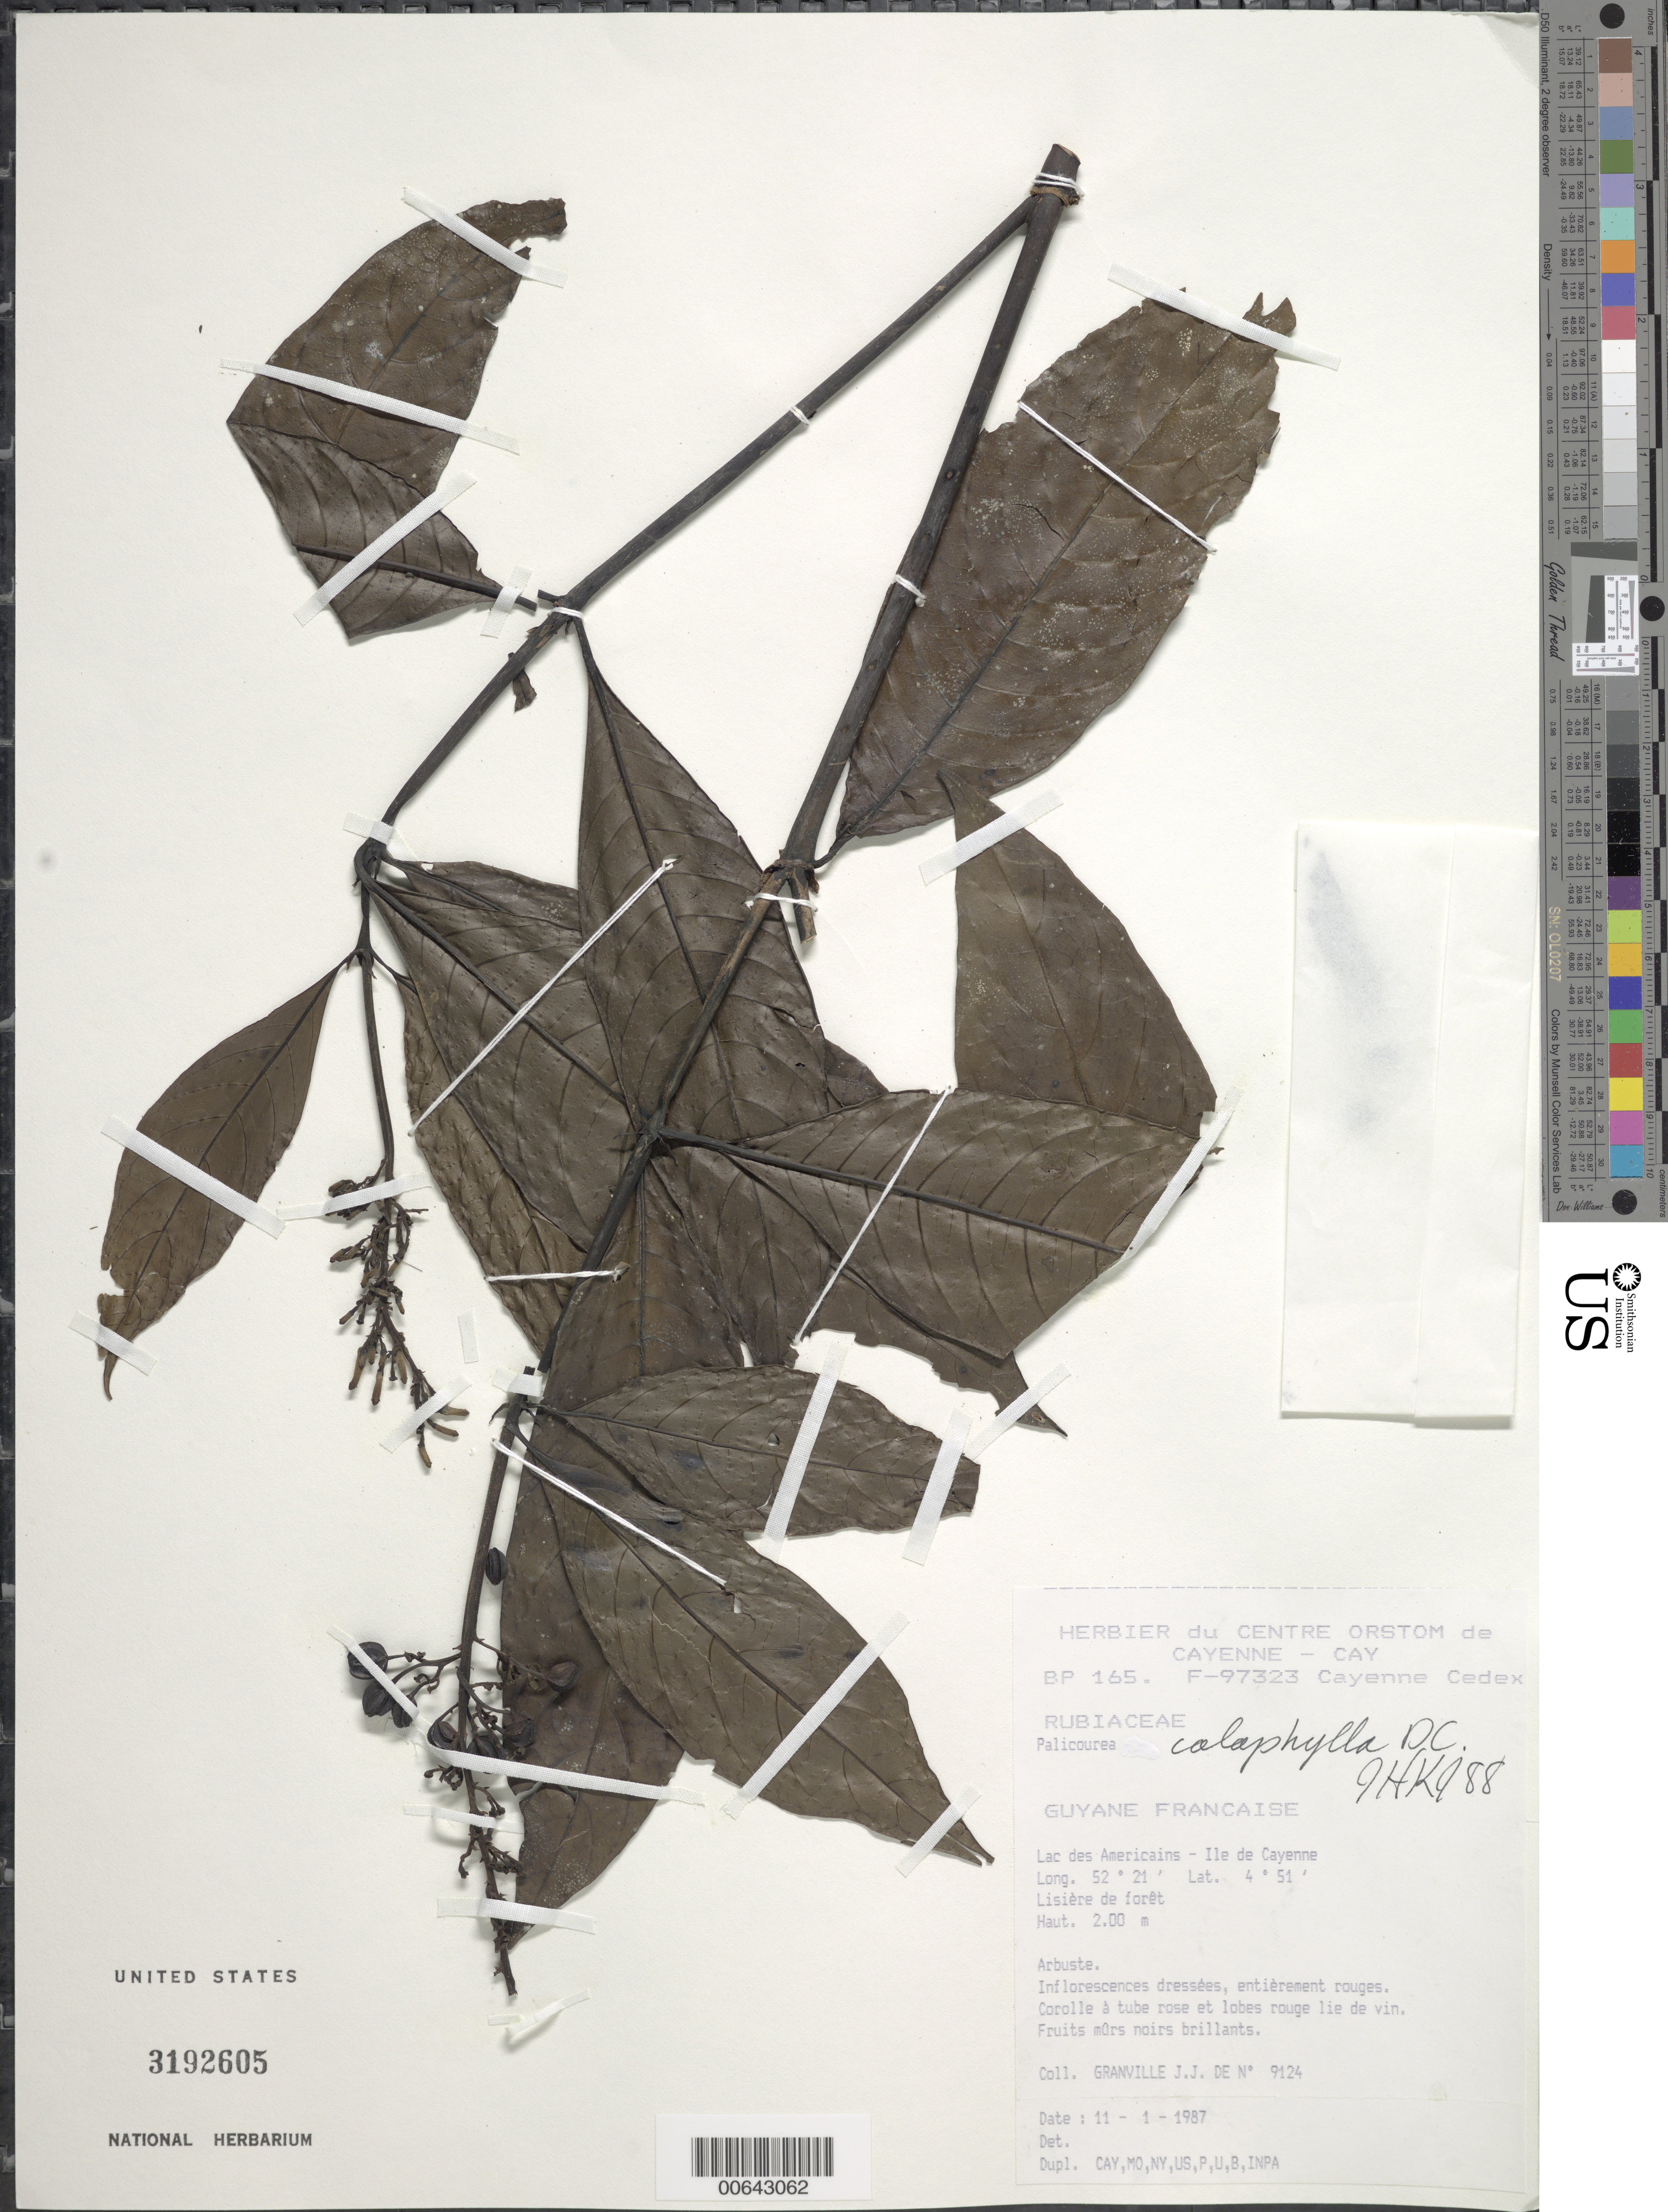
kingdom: Plantae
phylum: Tracheophyta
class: Magnoliopsida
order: Gentianales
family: Rubiaceae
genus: Palicourea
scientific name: Palicourea calophylla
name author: DC.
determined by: Kirkbride, J. H.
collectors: J.-J. de Granville et al.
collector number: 9124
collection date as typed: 11-Jan-87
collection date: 1987-01-11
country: French Guiana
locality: Lac des Américains, Ile de Cayenne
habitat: Lisière de forêt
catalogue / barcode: US 3192605